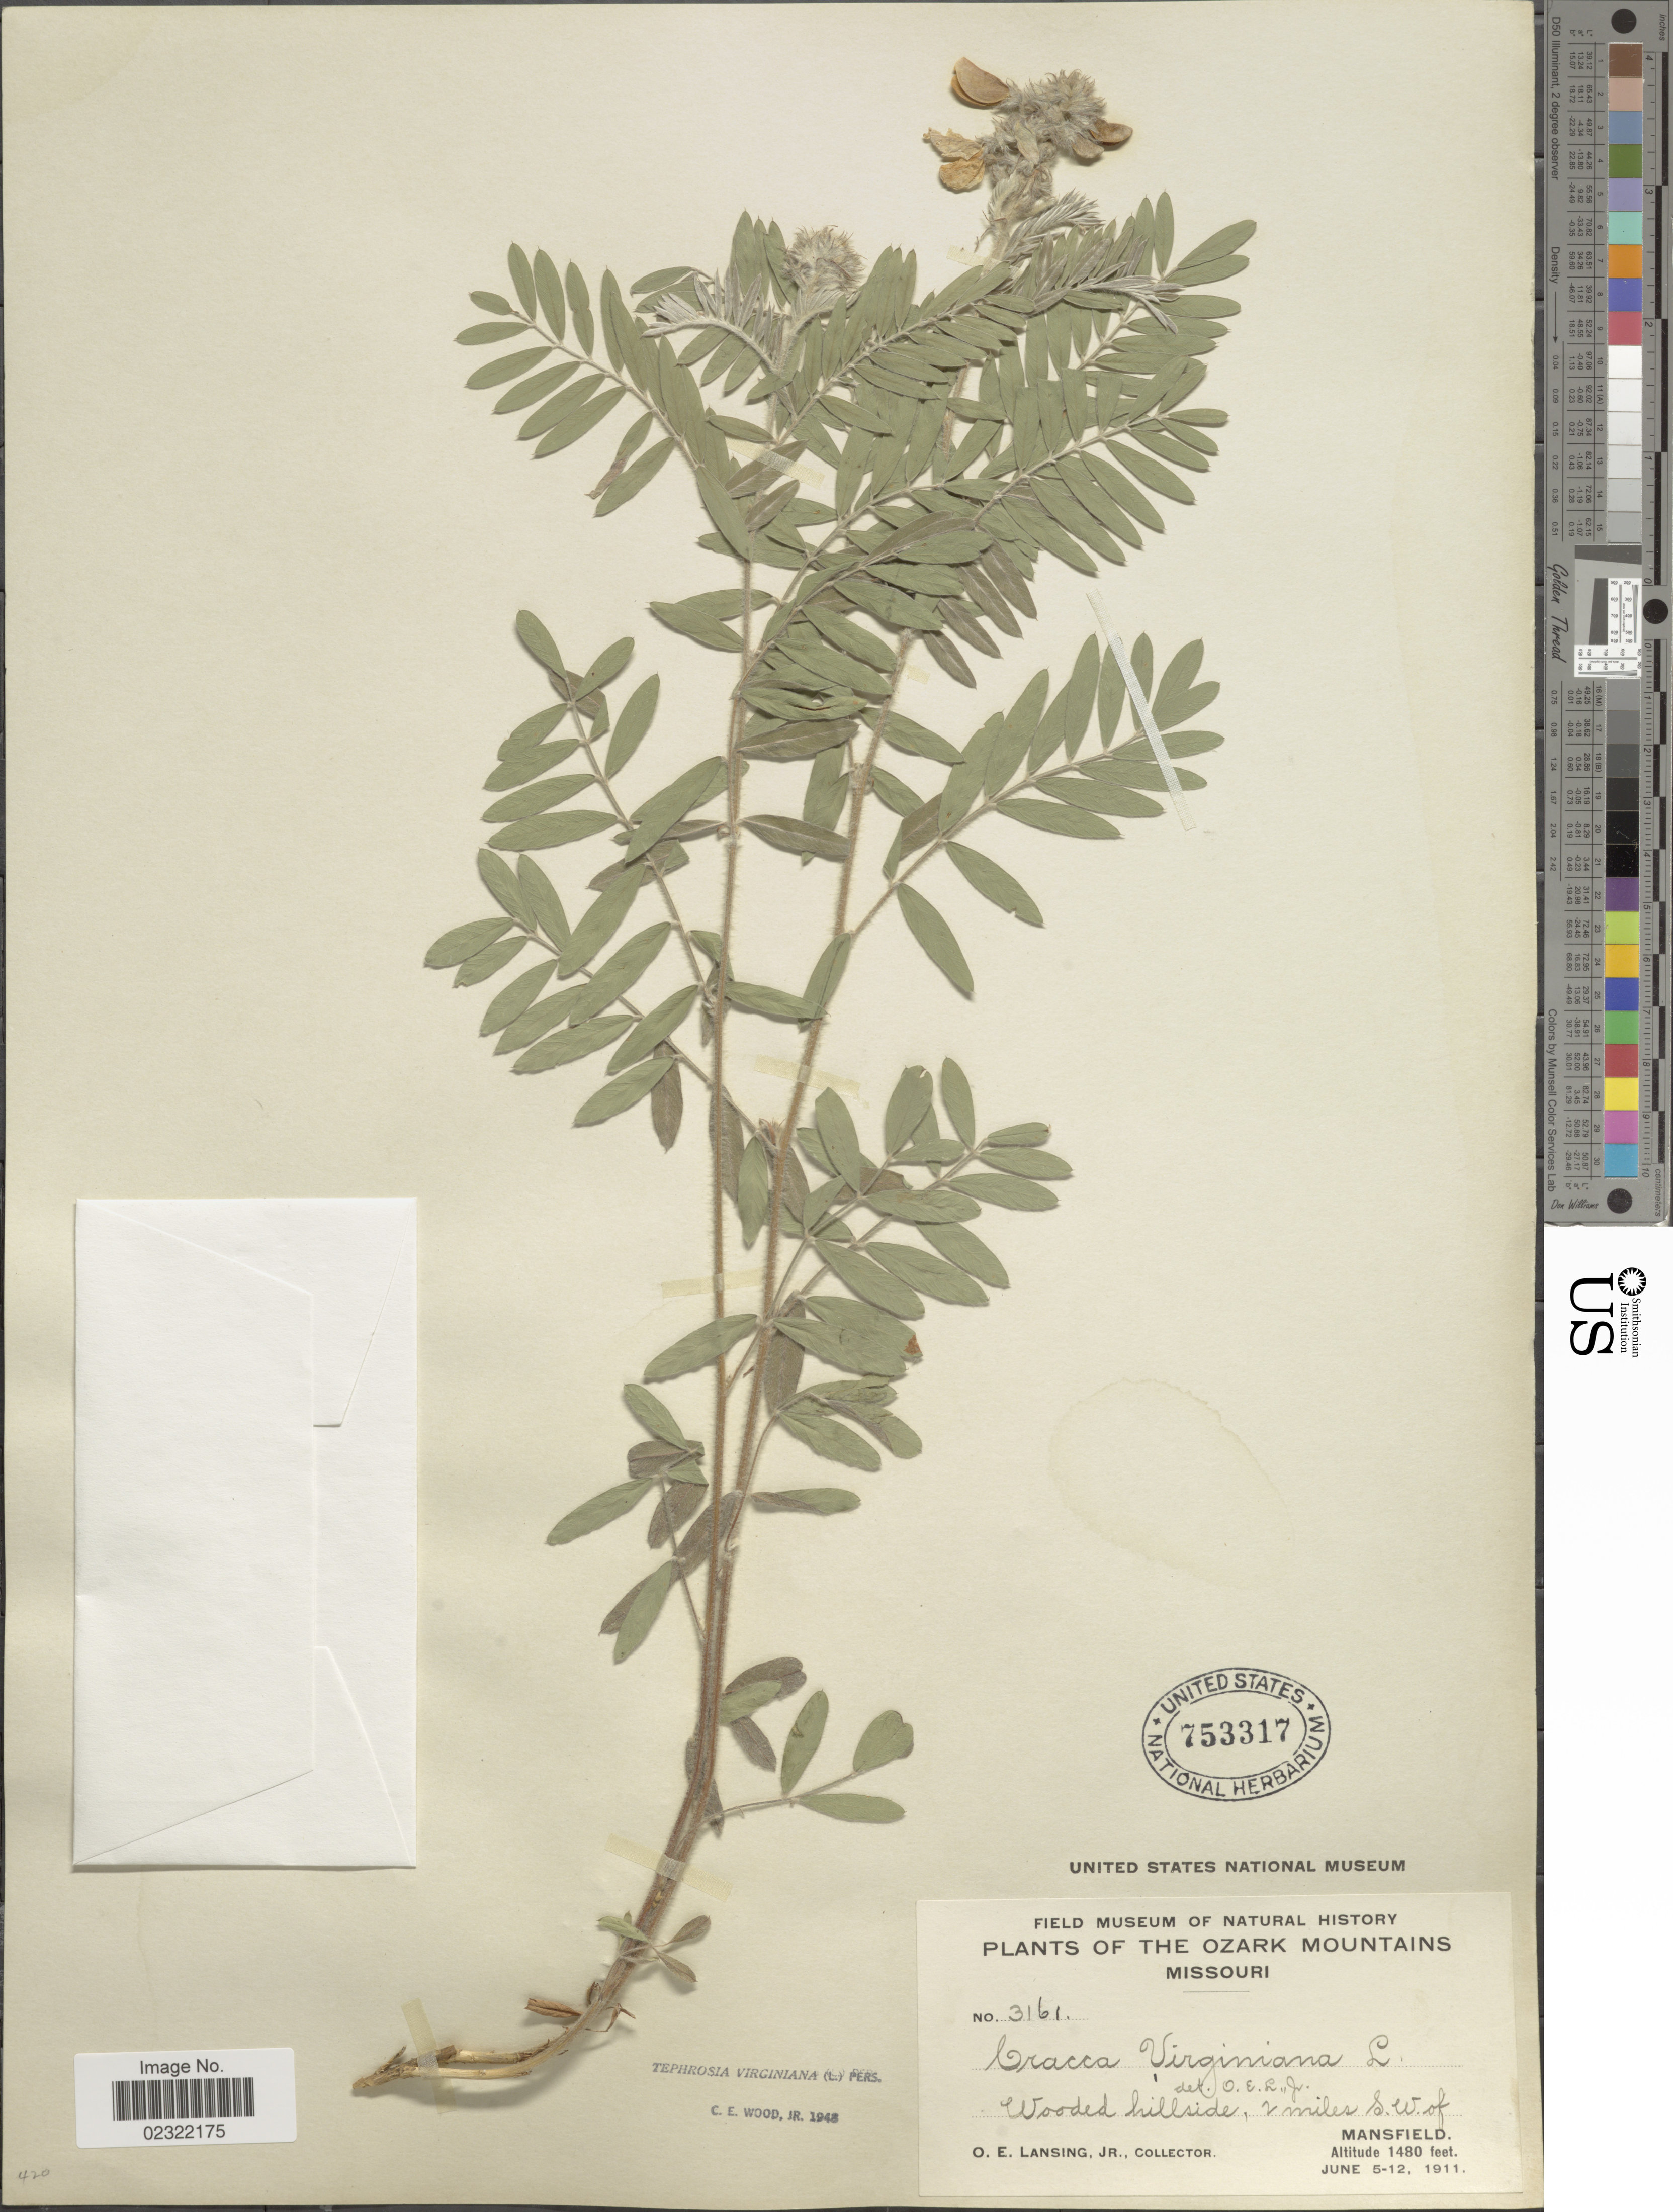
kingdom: Plantae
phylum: Tracheophyta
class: Magnoliopsida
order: Fabales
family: Fabaceae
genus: Tephrosia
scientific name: Tephrosia virginiana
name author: (L.) Pers.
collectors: O. Lansing Jr.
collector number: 3161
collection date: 1911-06-05/1911-06-12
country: United States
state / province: Missouri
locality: The Ozark Mountains, Wooded hillside, 2 miles S.W. of Mansfield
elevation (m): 451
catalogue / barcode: US 753317